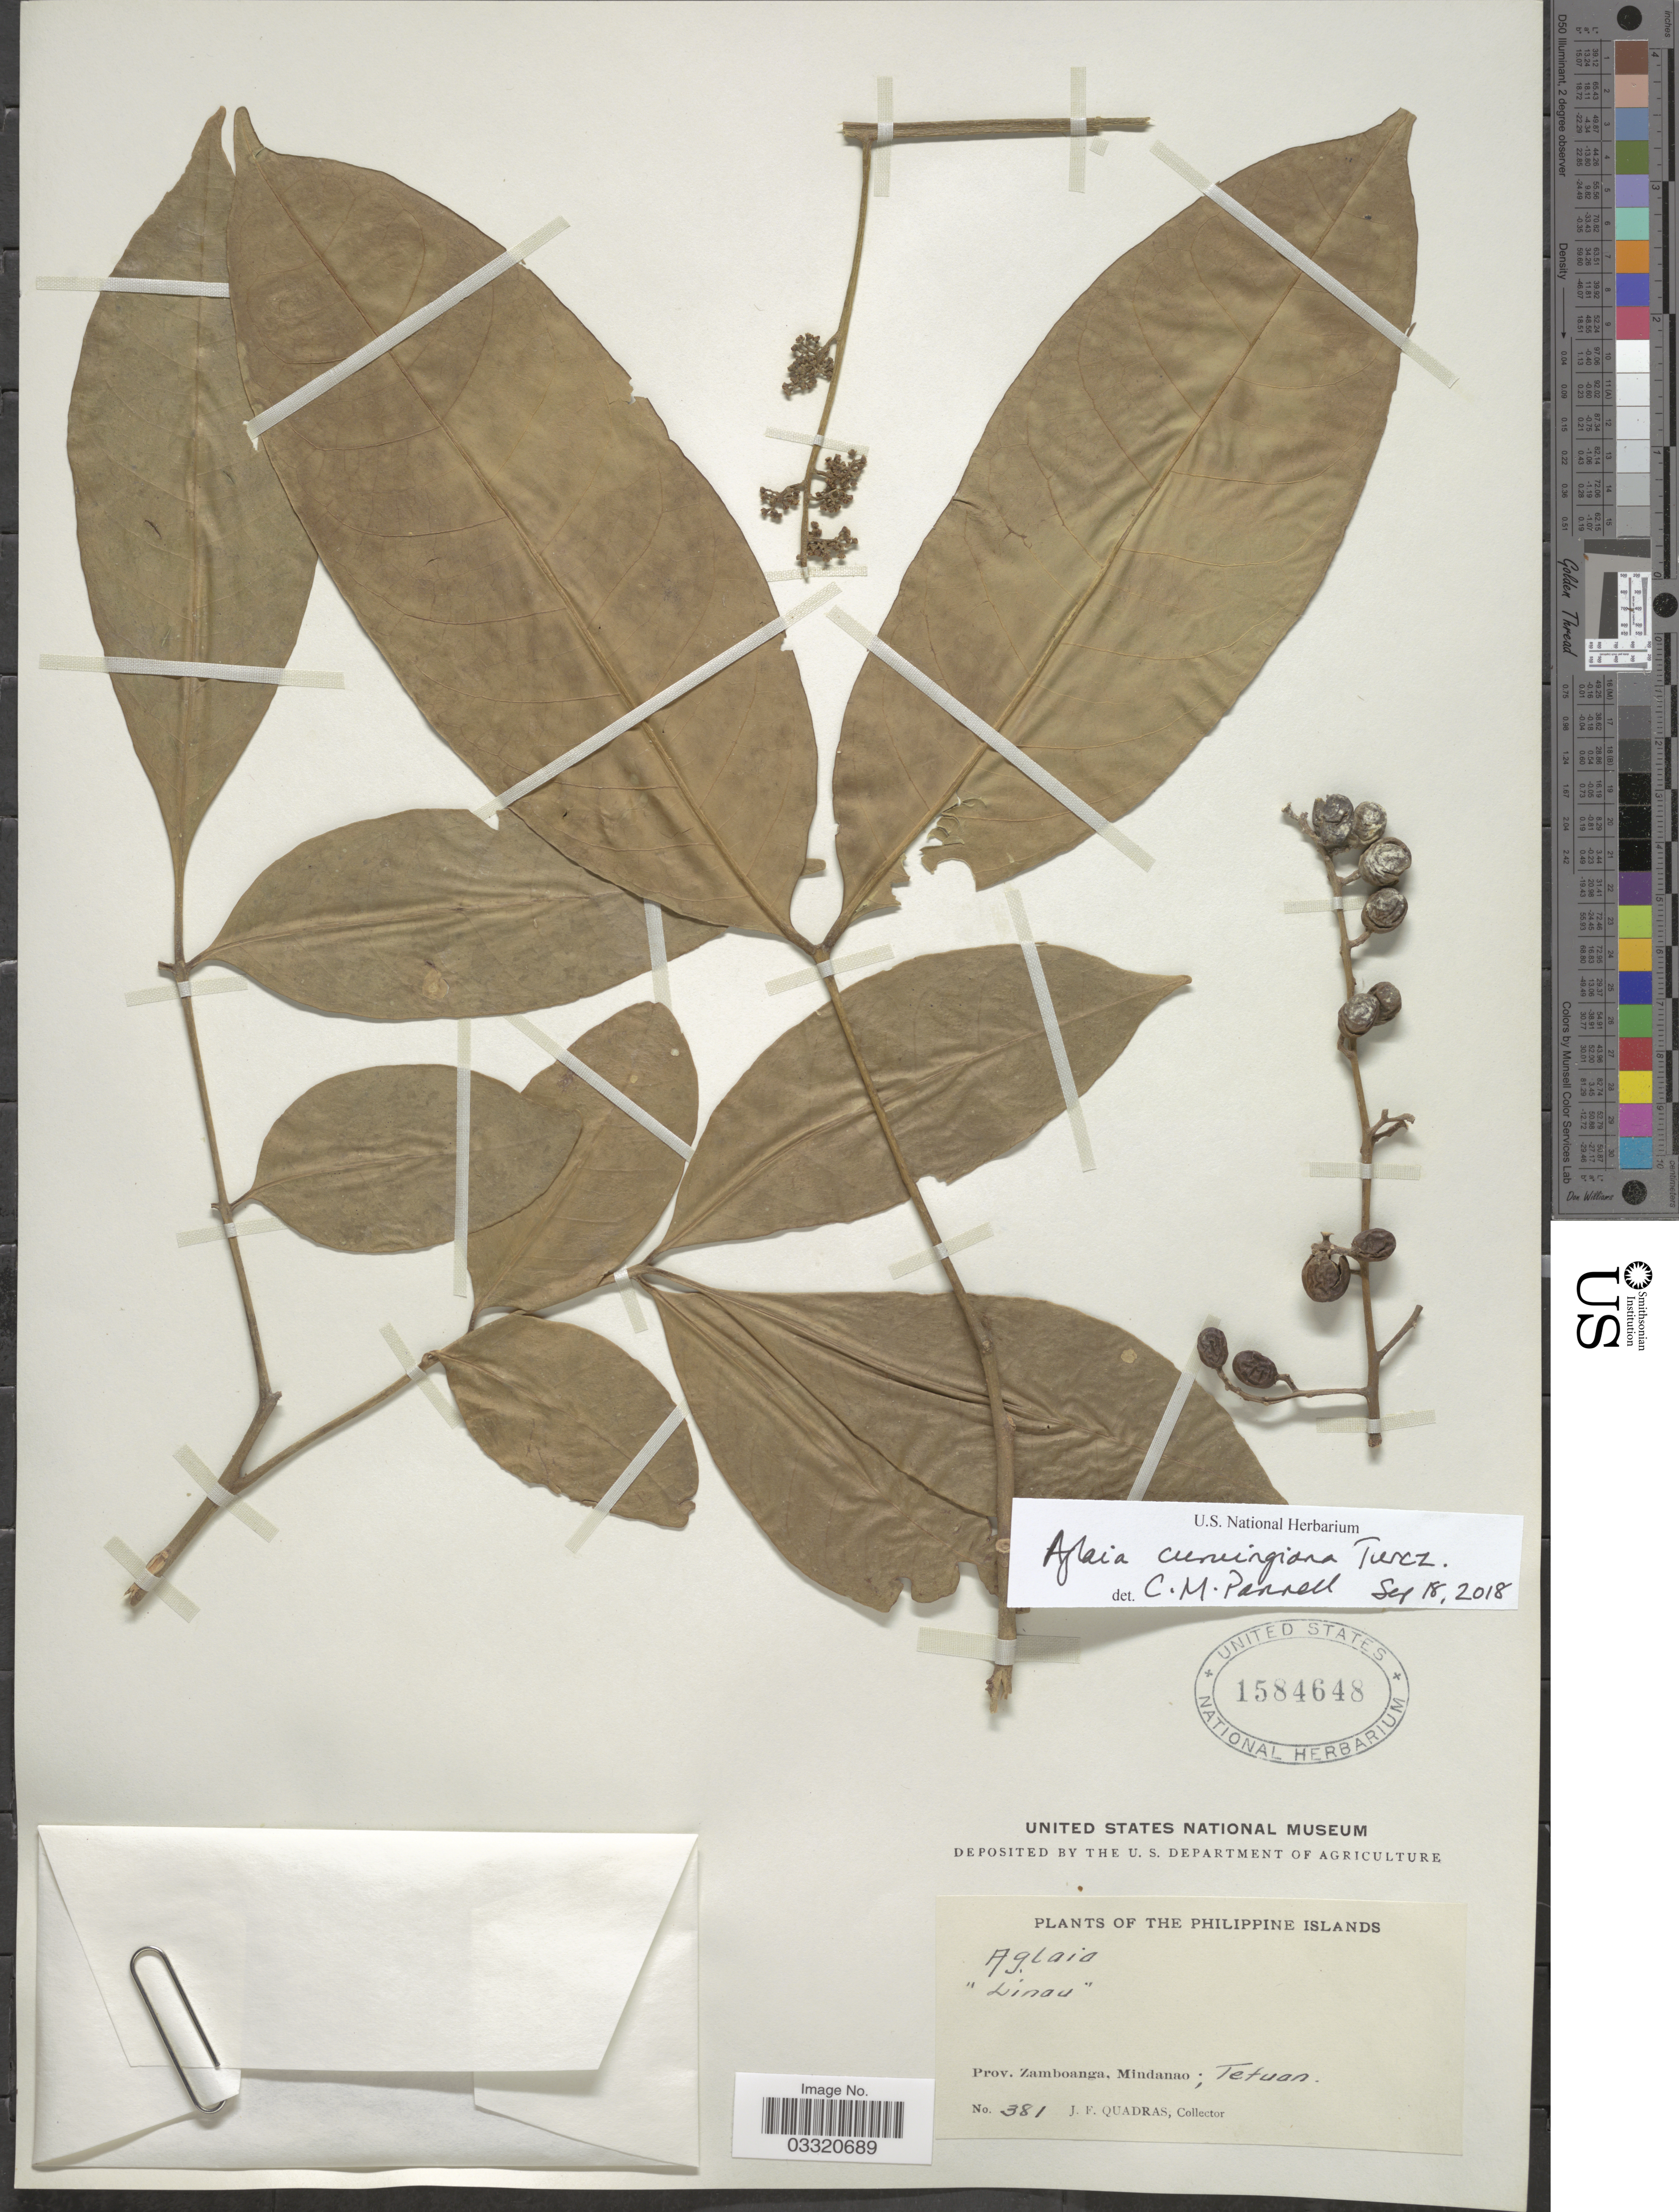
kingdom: Plantae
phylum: Tracheophyta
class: Magnoliopsida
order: Sapindales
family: Meliaceae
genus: Aglaia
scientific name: Aglaia cumingiana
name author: Turcz.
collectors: J. Quadras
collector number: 381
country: Philippines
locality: The Philippine Islands. Prov. Zamboanga, Mindanao; Tetuan.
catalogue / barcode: US 1584648